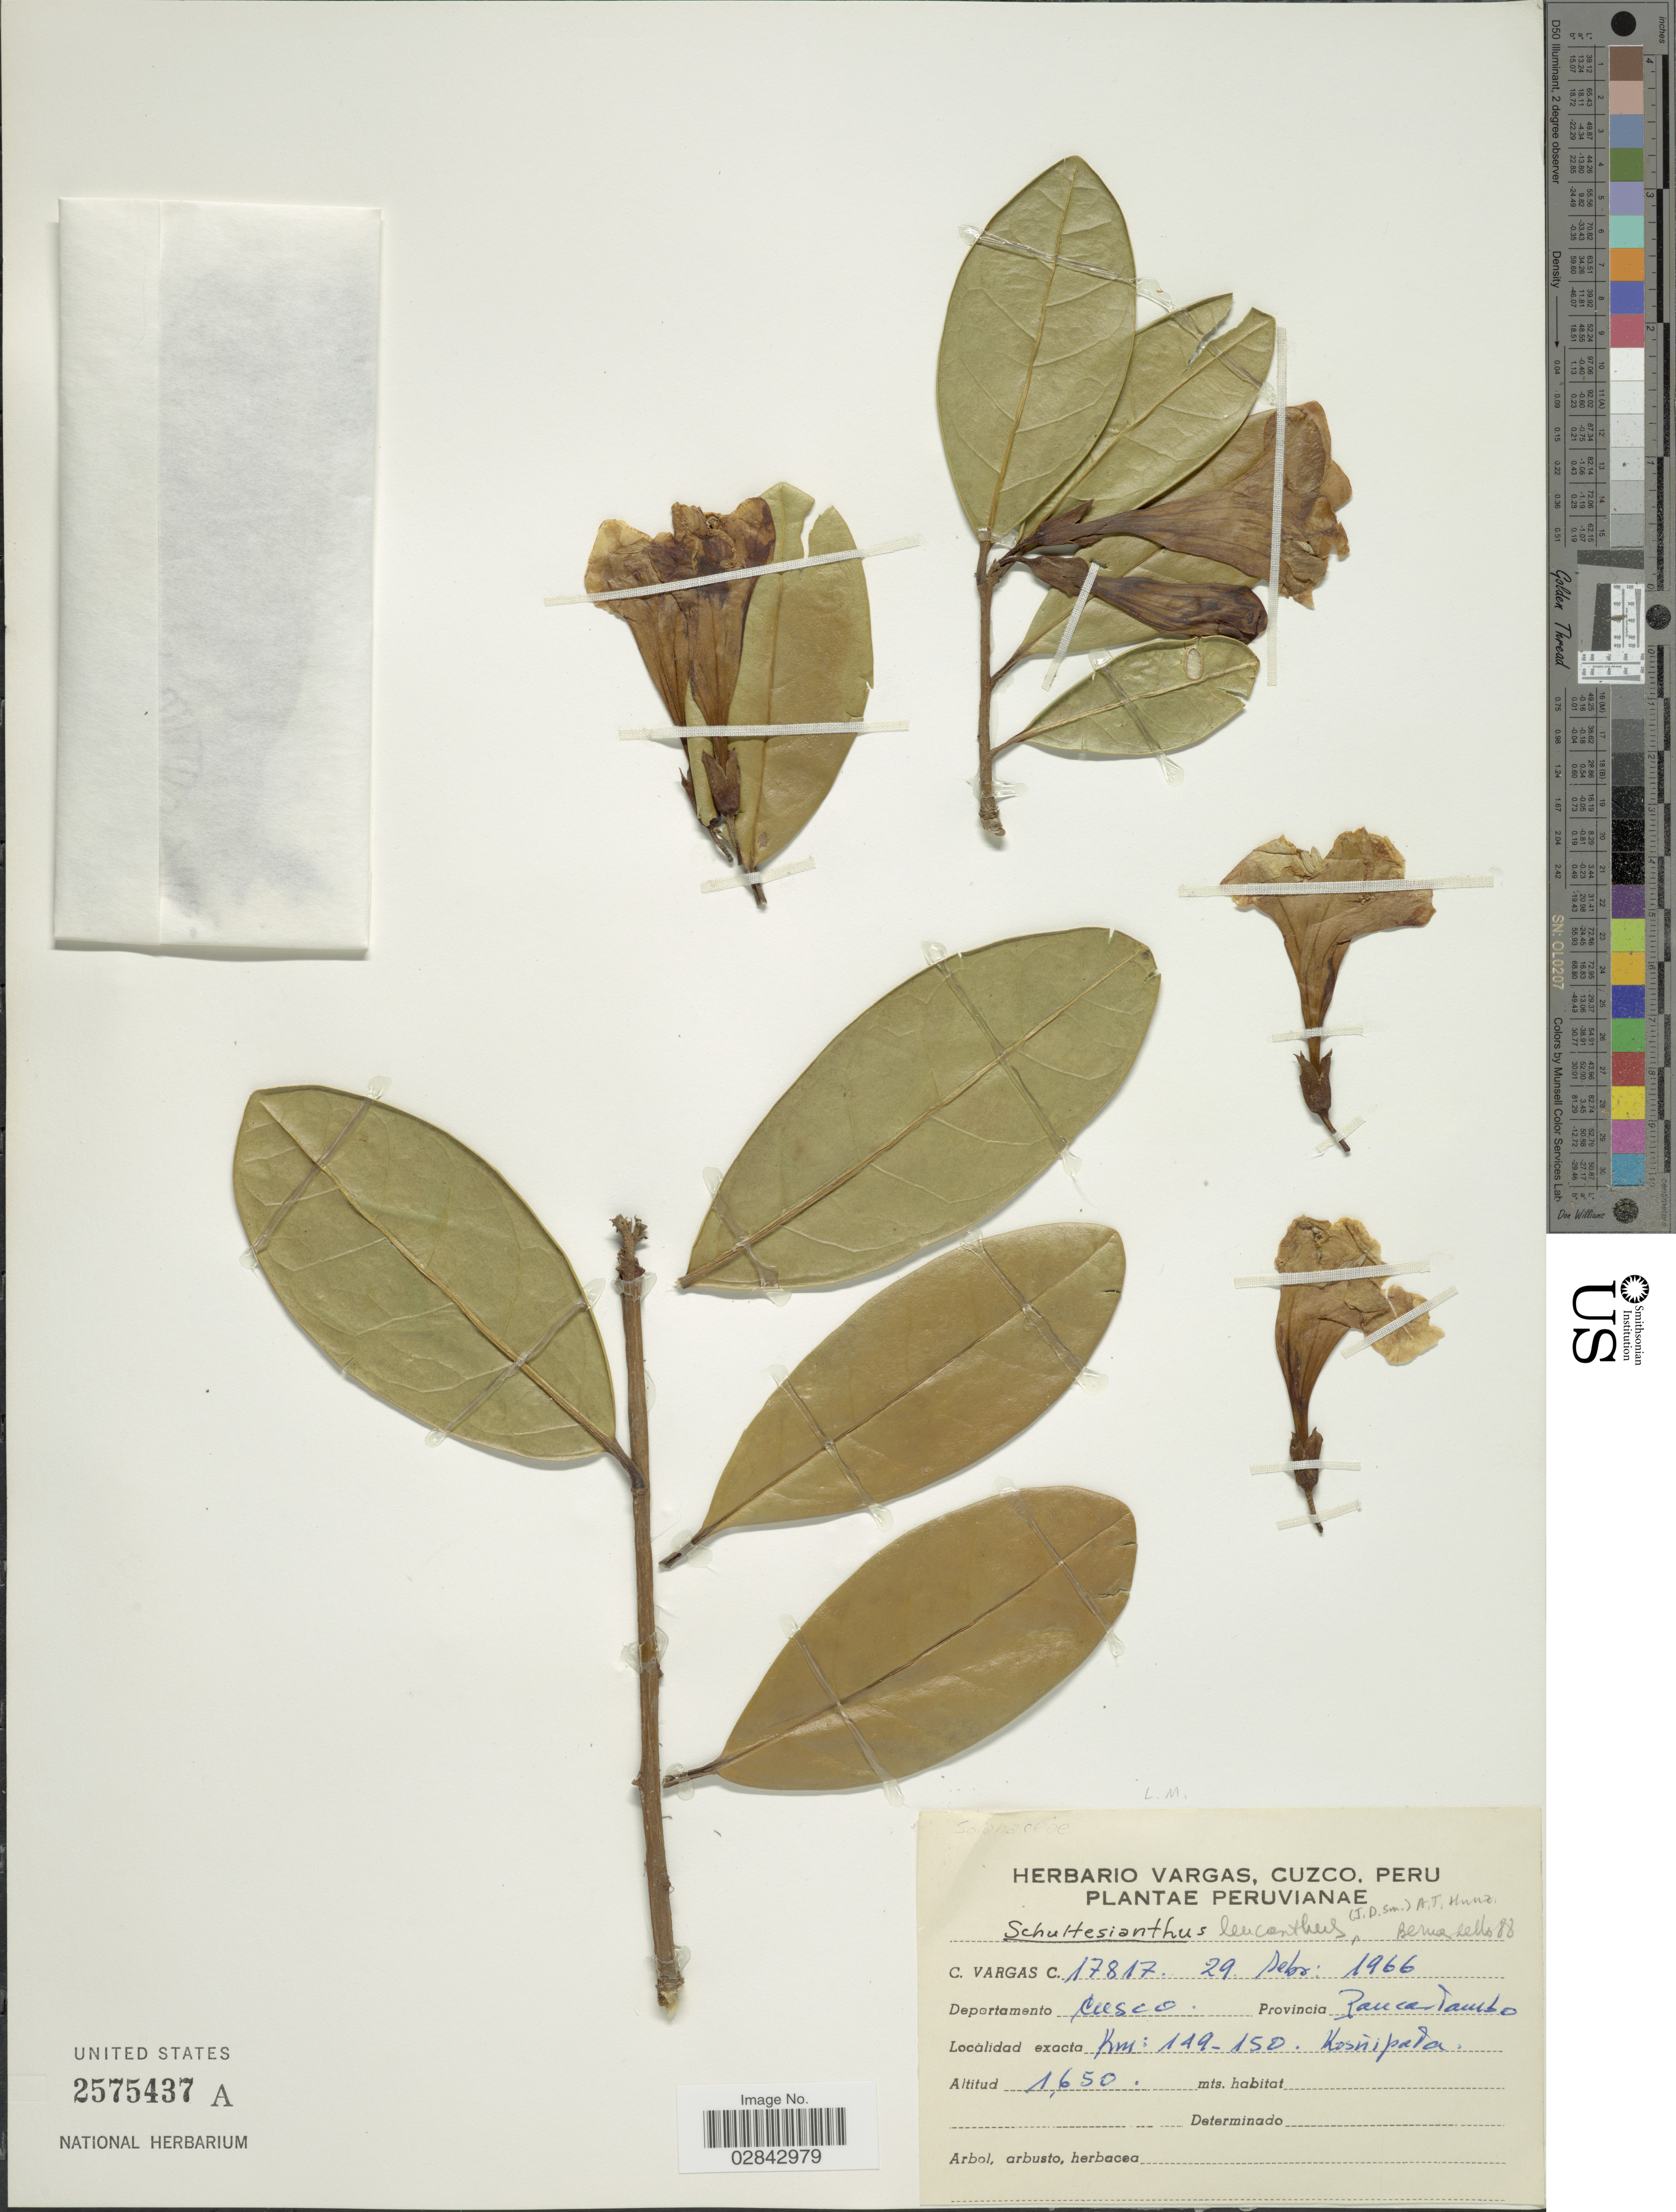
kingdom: Plantae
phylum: Tracheophyta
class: Magnoliopsida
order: Solanales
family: Solanaceae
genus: Schultesianthus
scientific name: Schultesianthus leucanthus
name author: (Donn. Sm.) Hunz.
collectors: C. Vargas Calderón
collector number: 17817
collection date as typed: Transcribed d/m/y: 29/2/1966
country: Peru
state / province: Cusco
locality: Departamento Cusco. Provincia Paucartambo, Km: 149-150 Kosnipata.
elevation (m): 1650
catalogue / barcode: US 2575437A